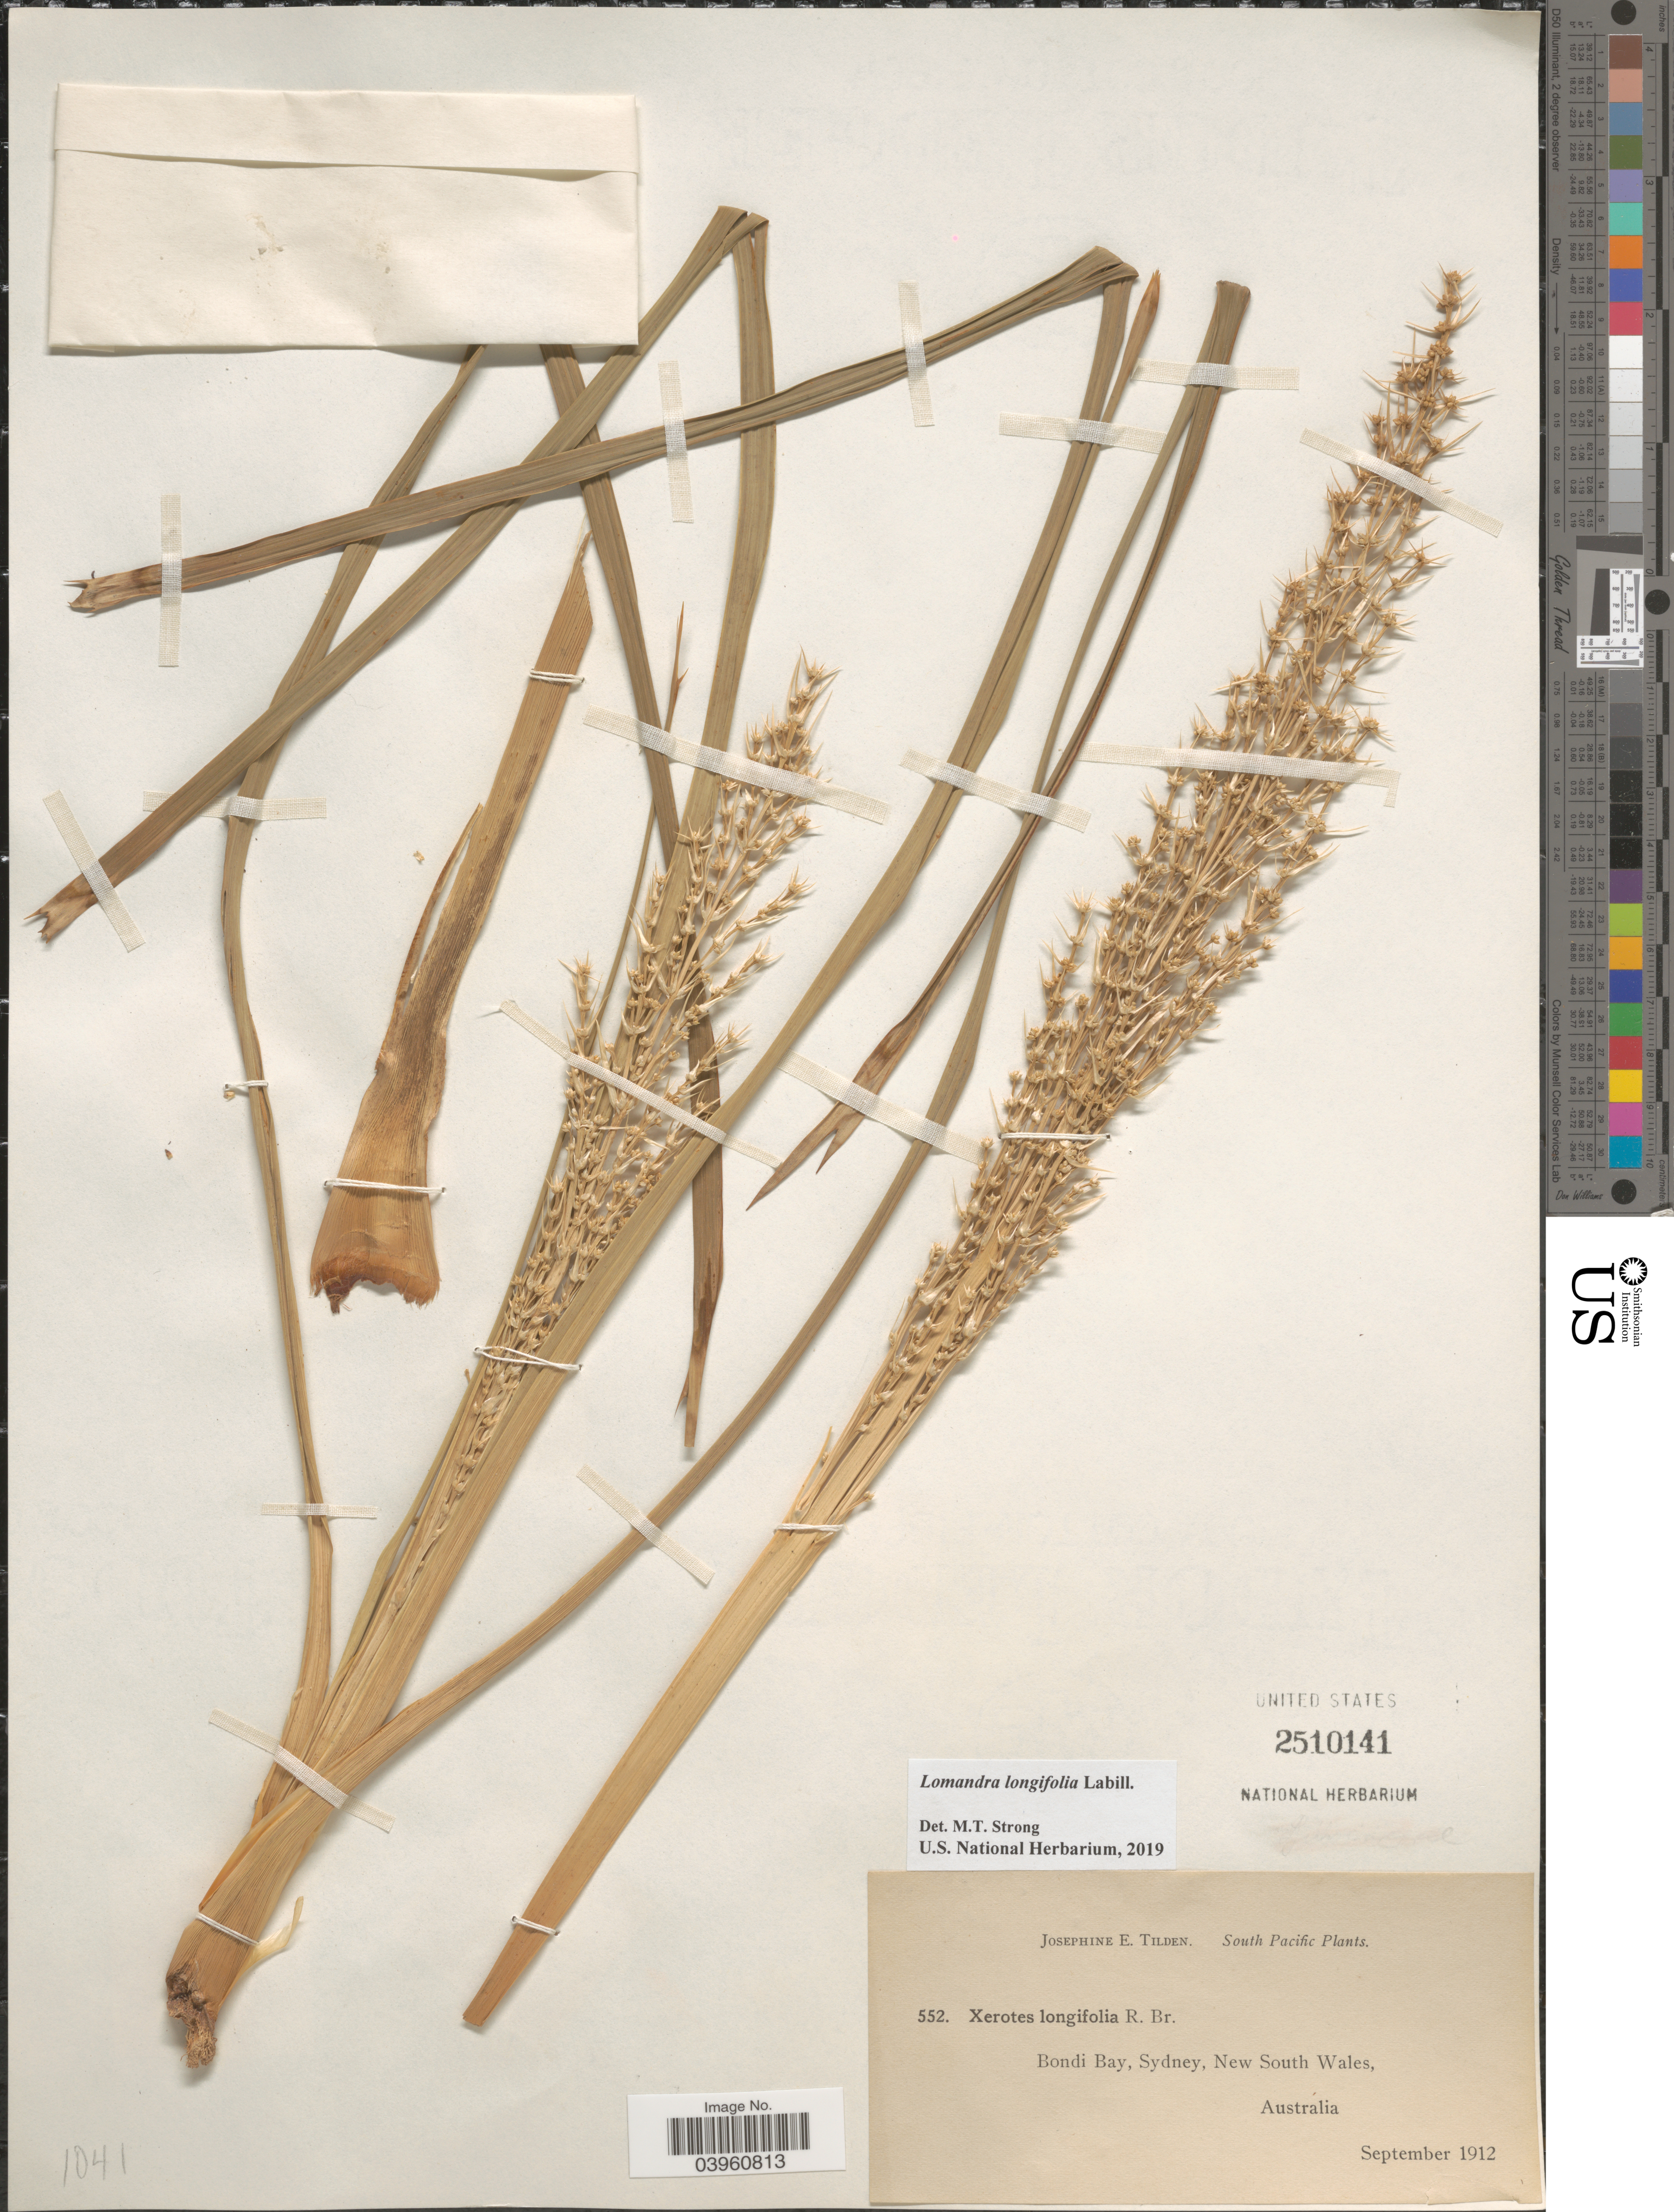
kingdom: Plantae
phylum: Tracheophyta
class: Liliopsida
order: Asparagales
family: Asparagaceae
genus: Lomandra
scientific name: Lomandra longifolia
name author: Labill.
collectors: J. E. Tilden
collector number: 552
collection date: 1912-09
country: Australia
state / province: New South Wales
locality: South Pacific. Bondi Bay, Sydney.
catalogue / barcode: US 2510141